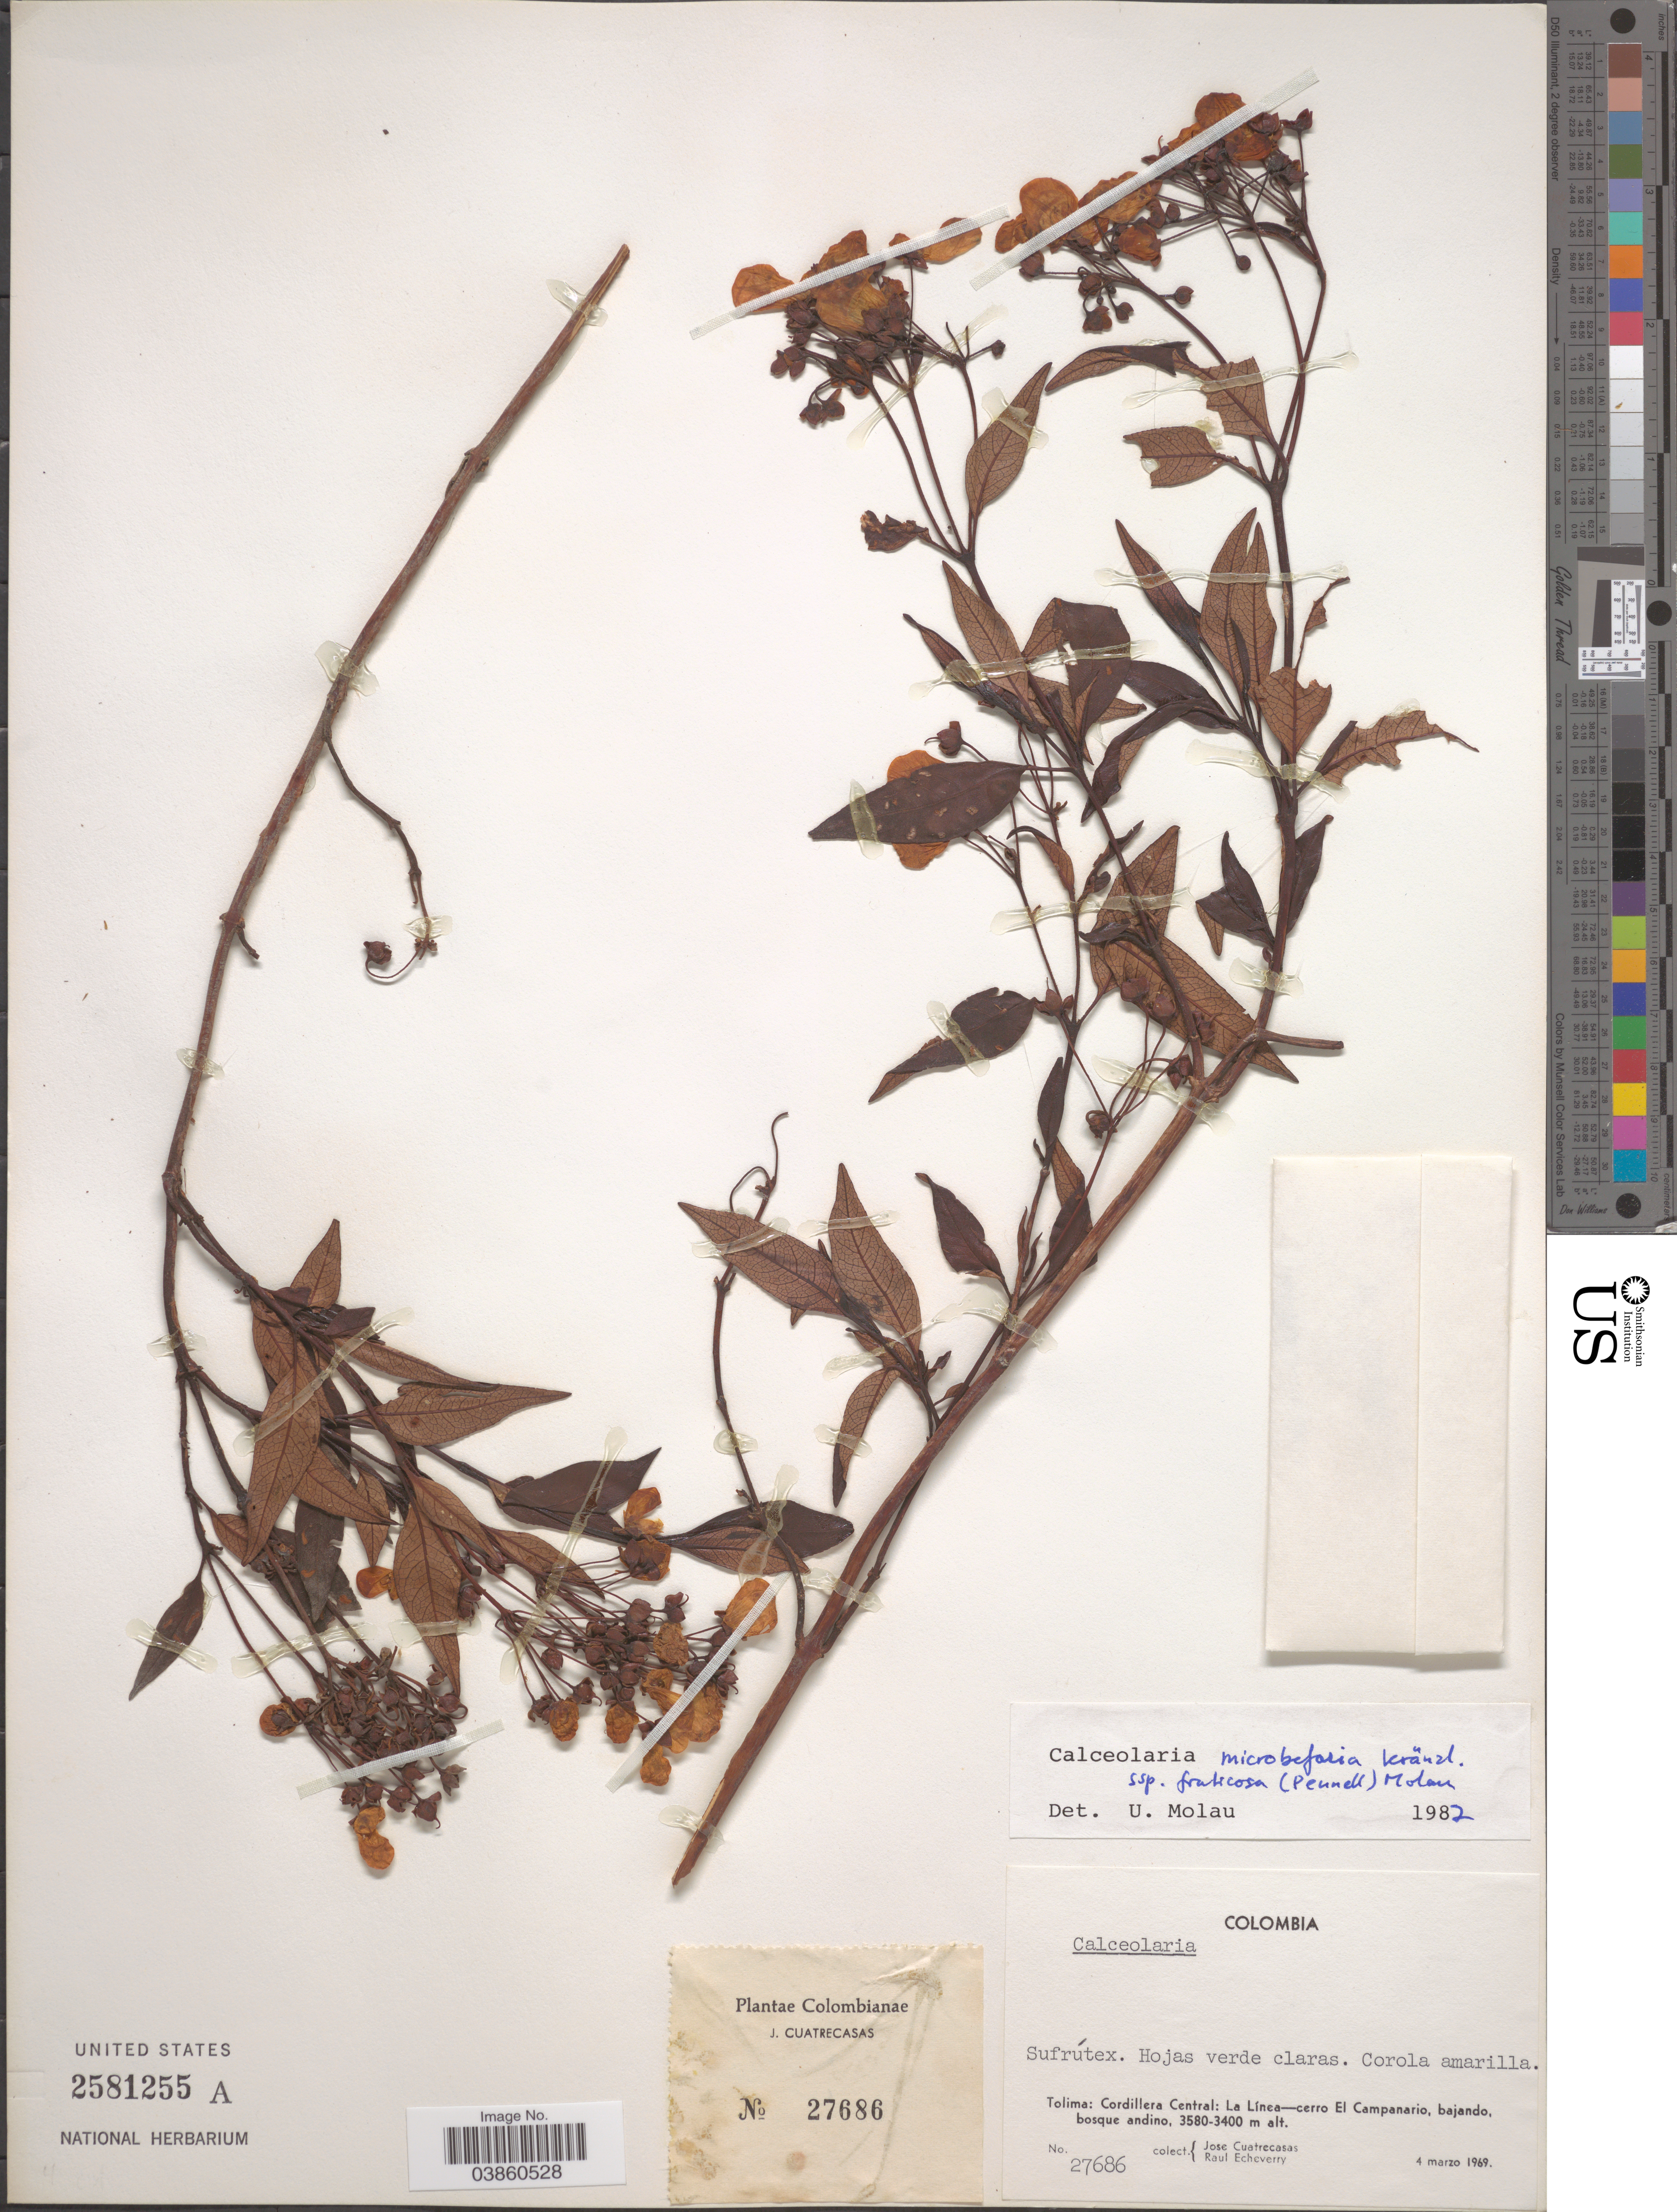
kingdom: Plantae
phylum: Tracheophyta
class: Magnoliopsida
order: Lamiales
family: Calceolariaceae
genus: Calceolaria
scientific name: Calceolaria microbefaria subsp. fruticosa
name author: (Pennell) Molau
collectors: J. Cuatrecasas & R. Echeverry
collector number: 27686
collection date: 1969-03-04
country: Colombia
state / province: Tolima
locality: Cordillera Central: La Línea-cerro El Campanario, bajando, bosque andino.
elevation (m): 3400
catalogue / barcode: US 2581255A